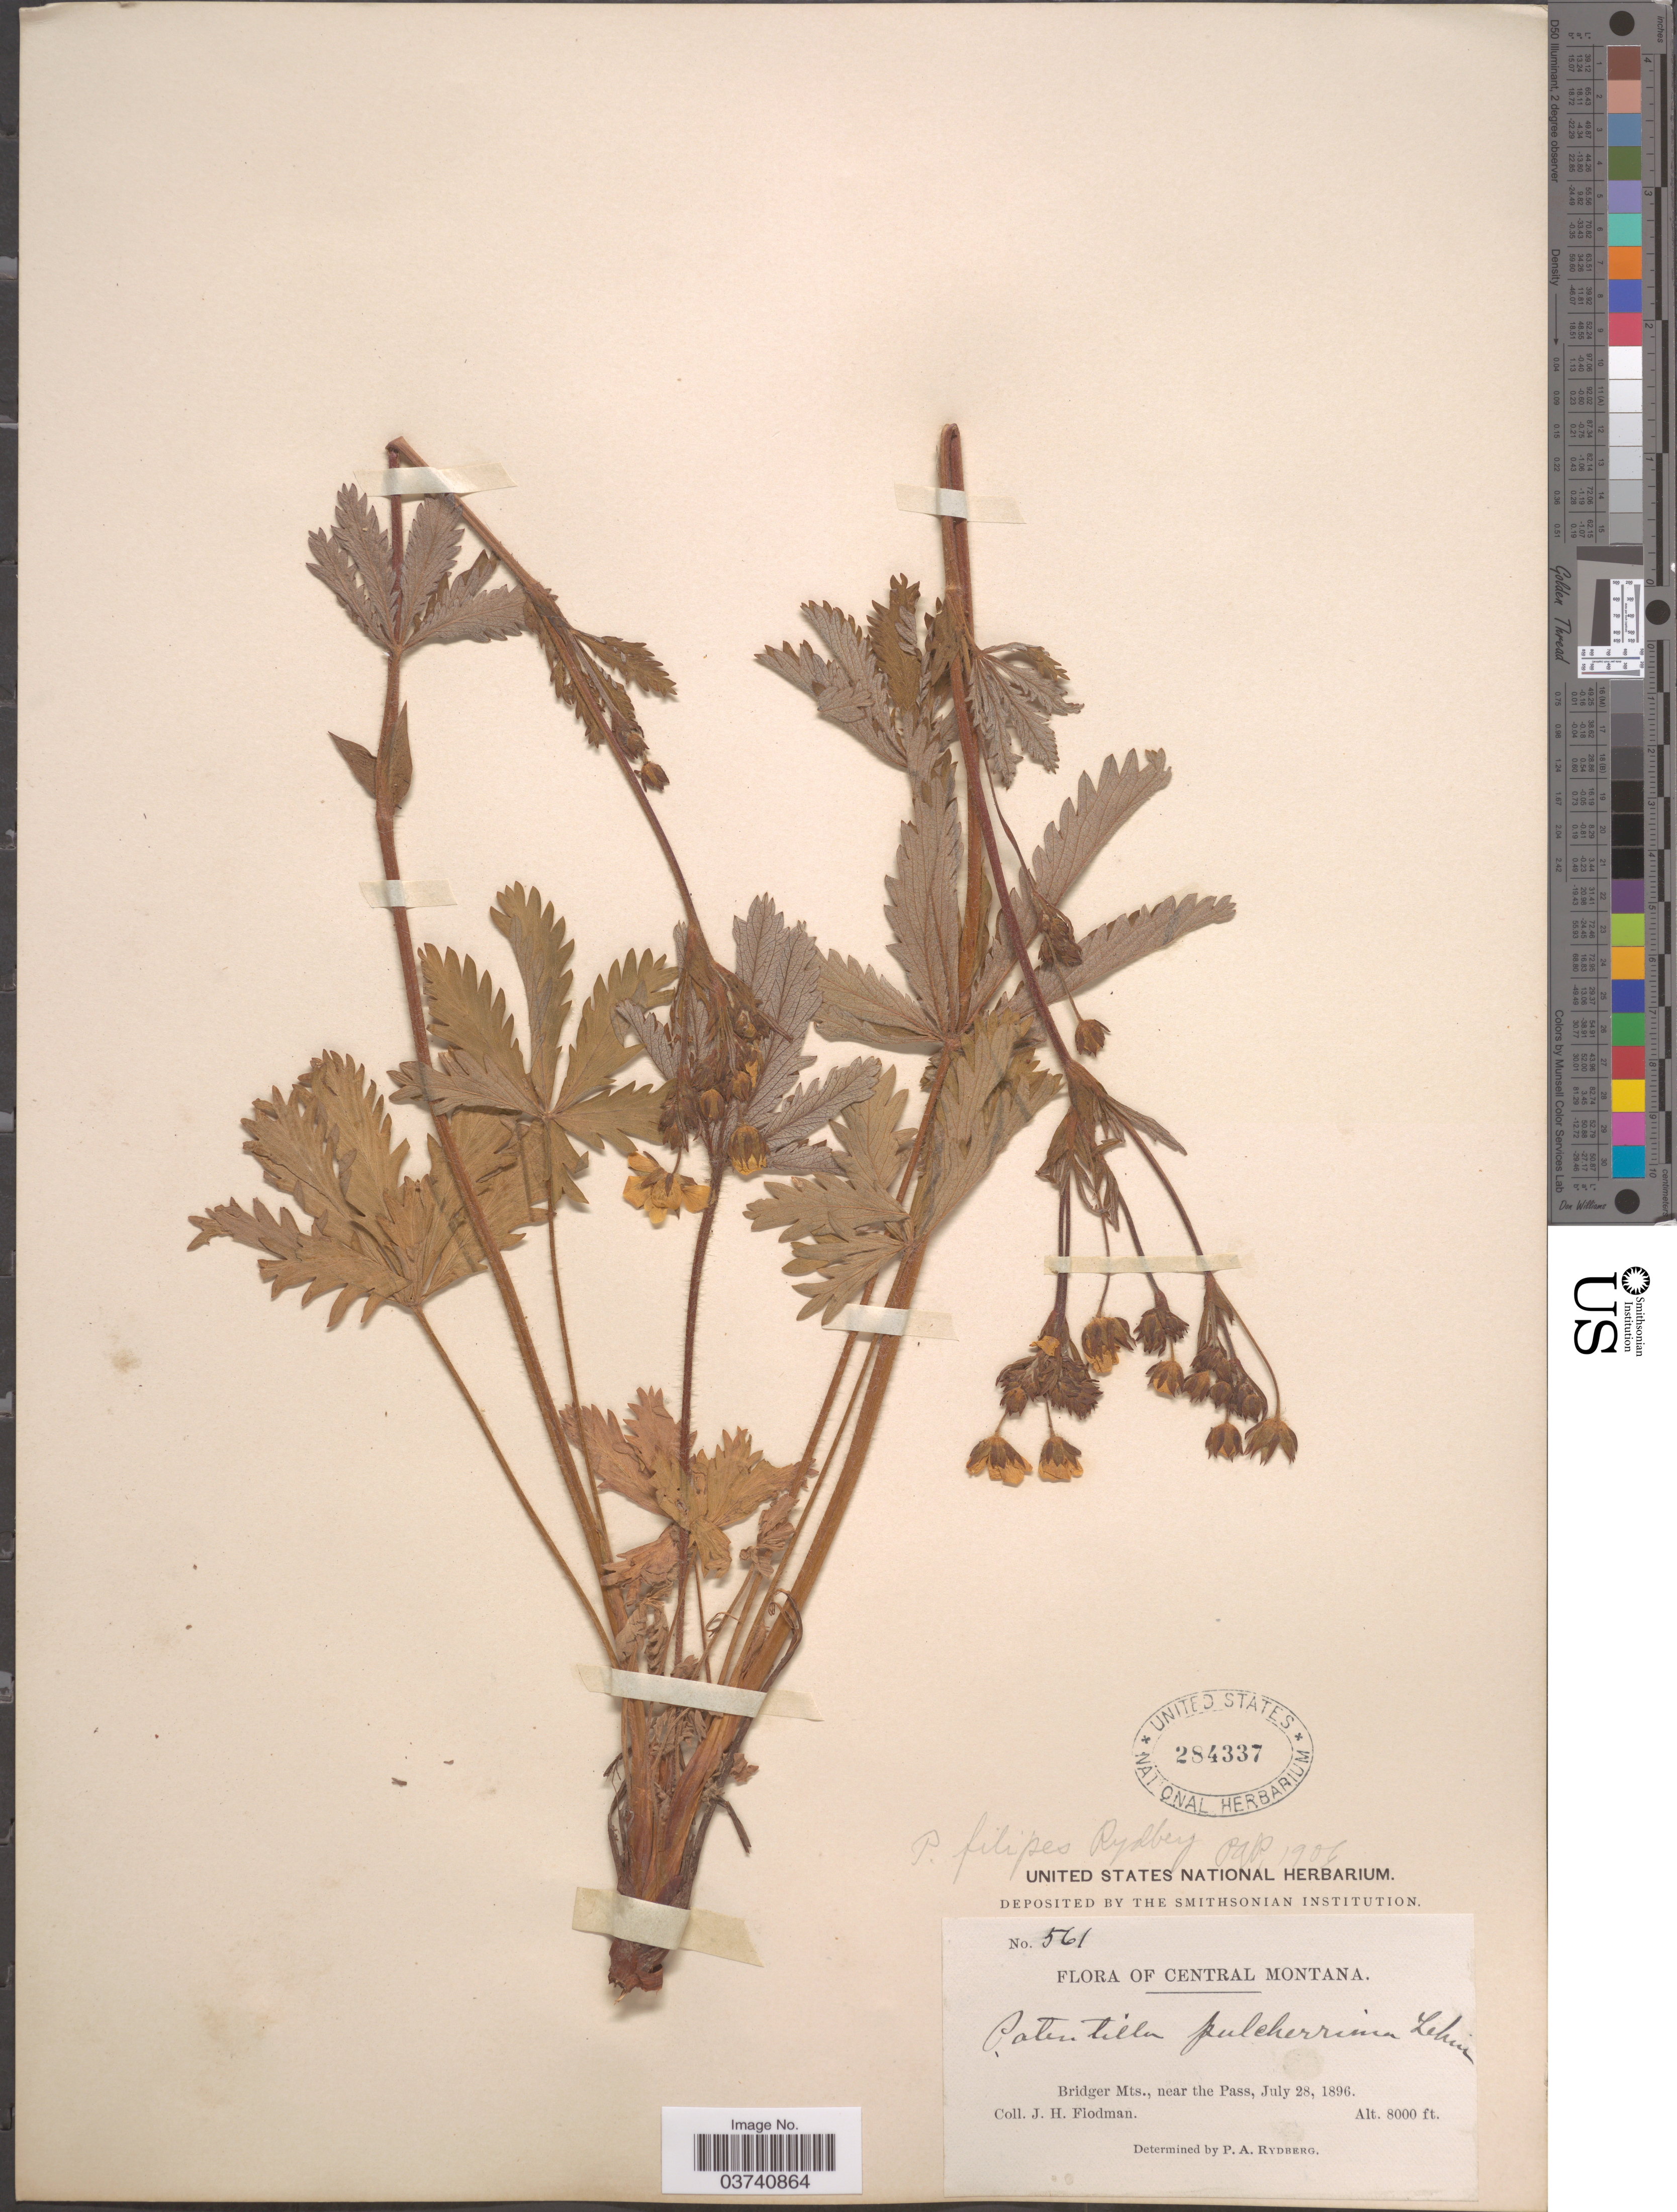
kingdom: Plantae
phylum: Tracheophyta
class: Magnoliopsida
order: Rosales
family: Rosaceae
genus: Potentilla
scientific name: Potentilla pulcherrima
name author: Lehm.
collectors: J. Flodman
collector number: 561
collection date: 1896-07-28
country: United States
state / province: Montana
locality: Central Montana. Bridger Mts., near the Pass.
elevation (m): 2438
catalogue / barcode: US 284337